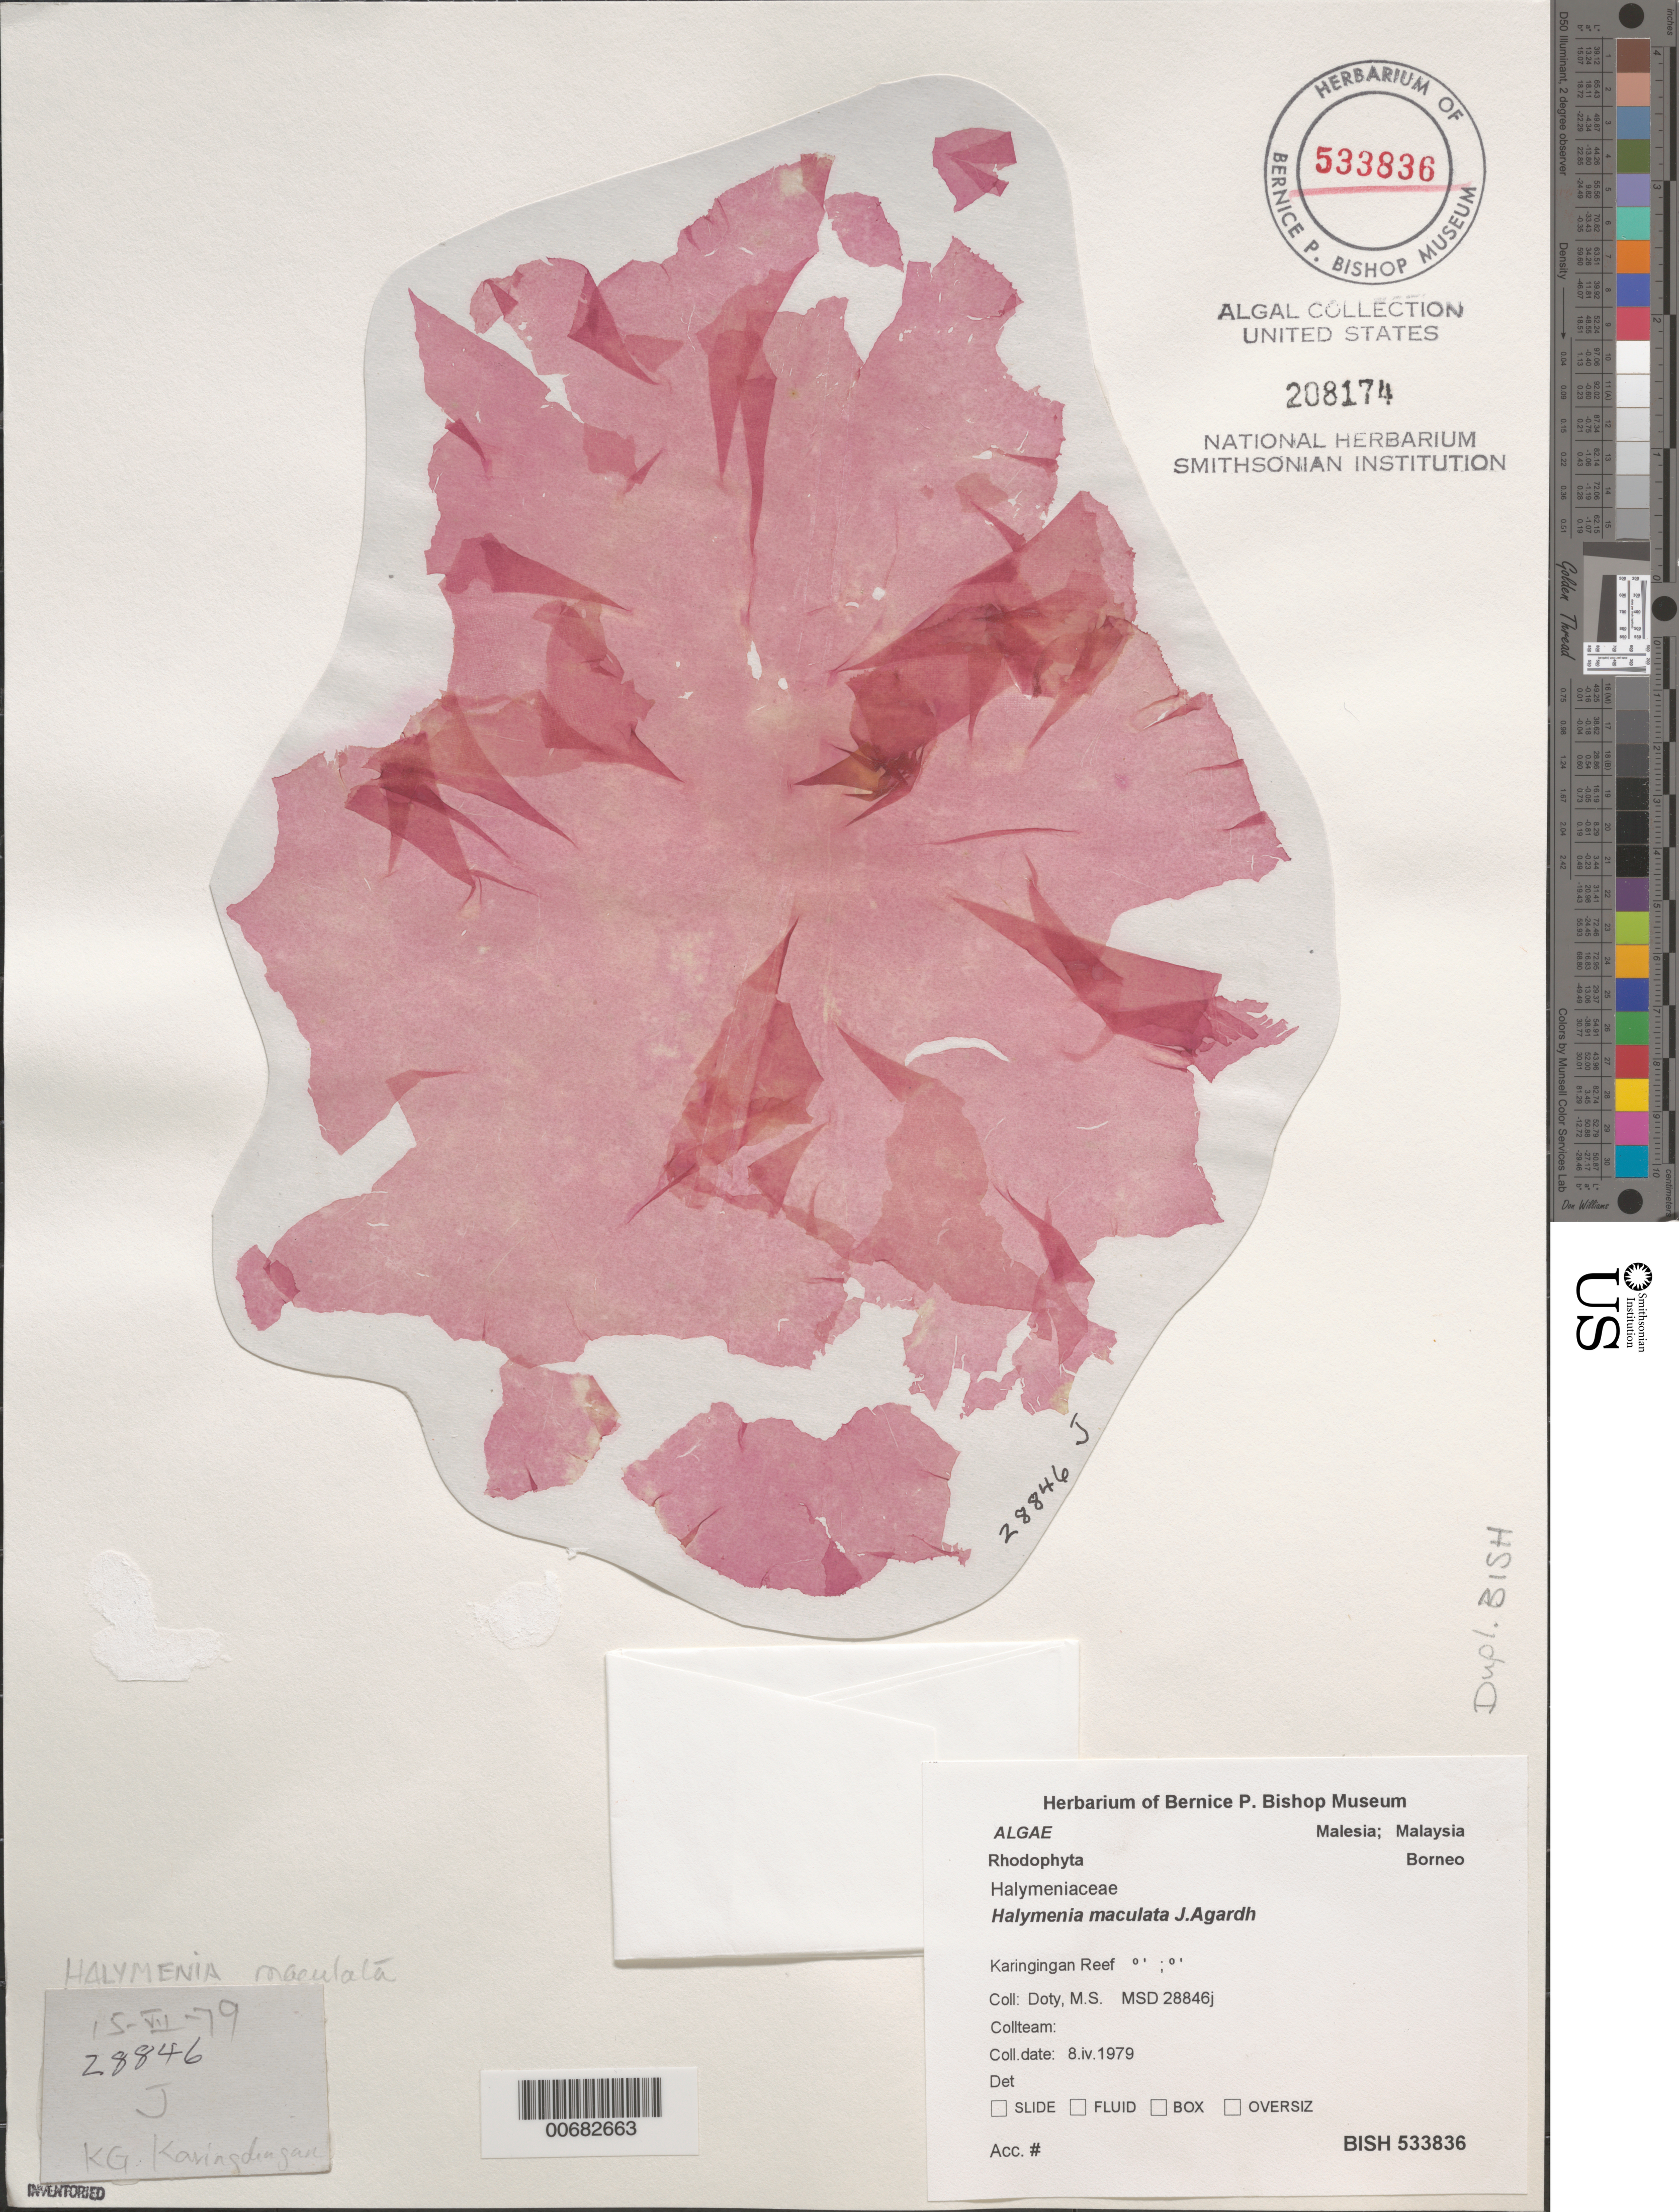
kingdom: Plantae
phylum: Rhodophyta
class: Florideophyceae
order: Halymeniales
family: Halymeniaceae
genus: Halymenia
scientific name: Halymenia maculata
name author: J. Agardh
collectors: M. S. Doty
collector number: MSD 28846J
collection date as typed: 08 Apr 1979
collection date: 1979-04-08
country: Malaysia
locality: Karingingan Reef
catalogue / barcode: US 208174